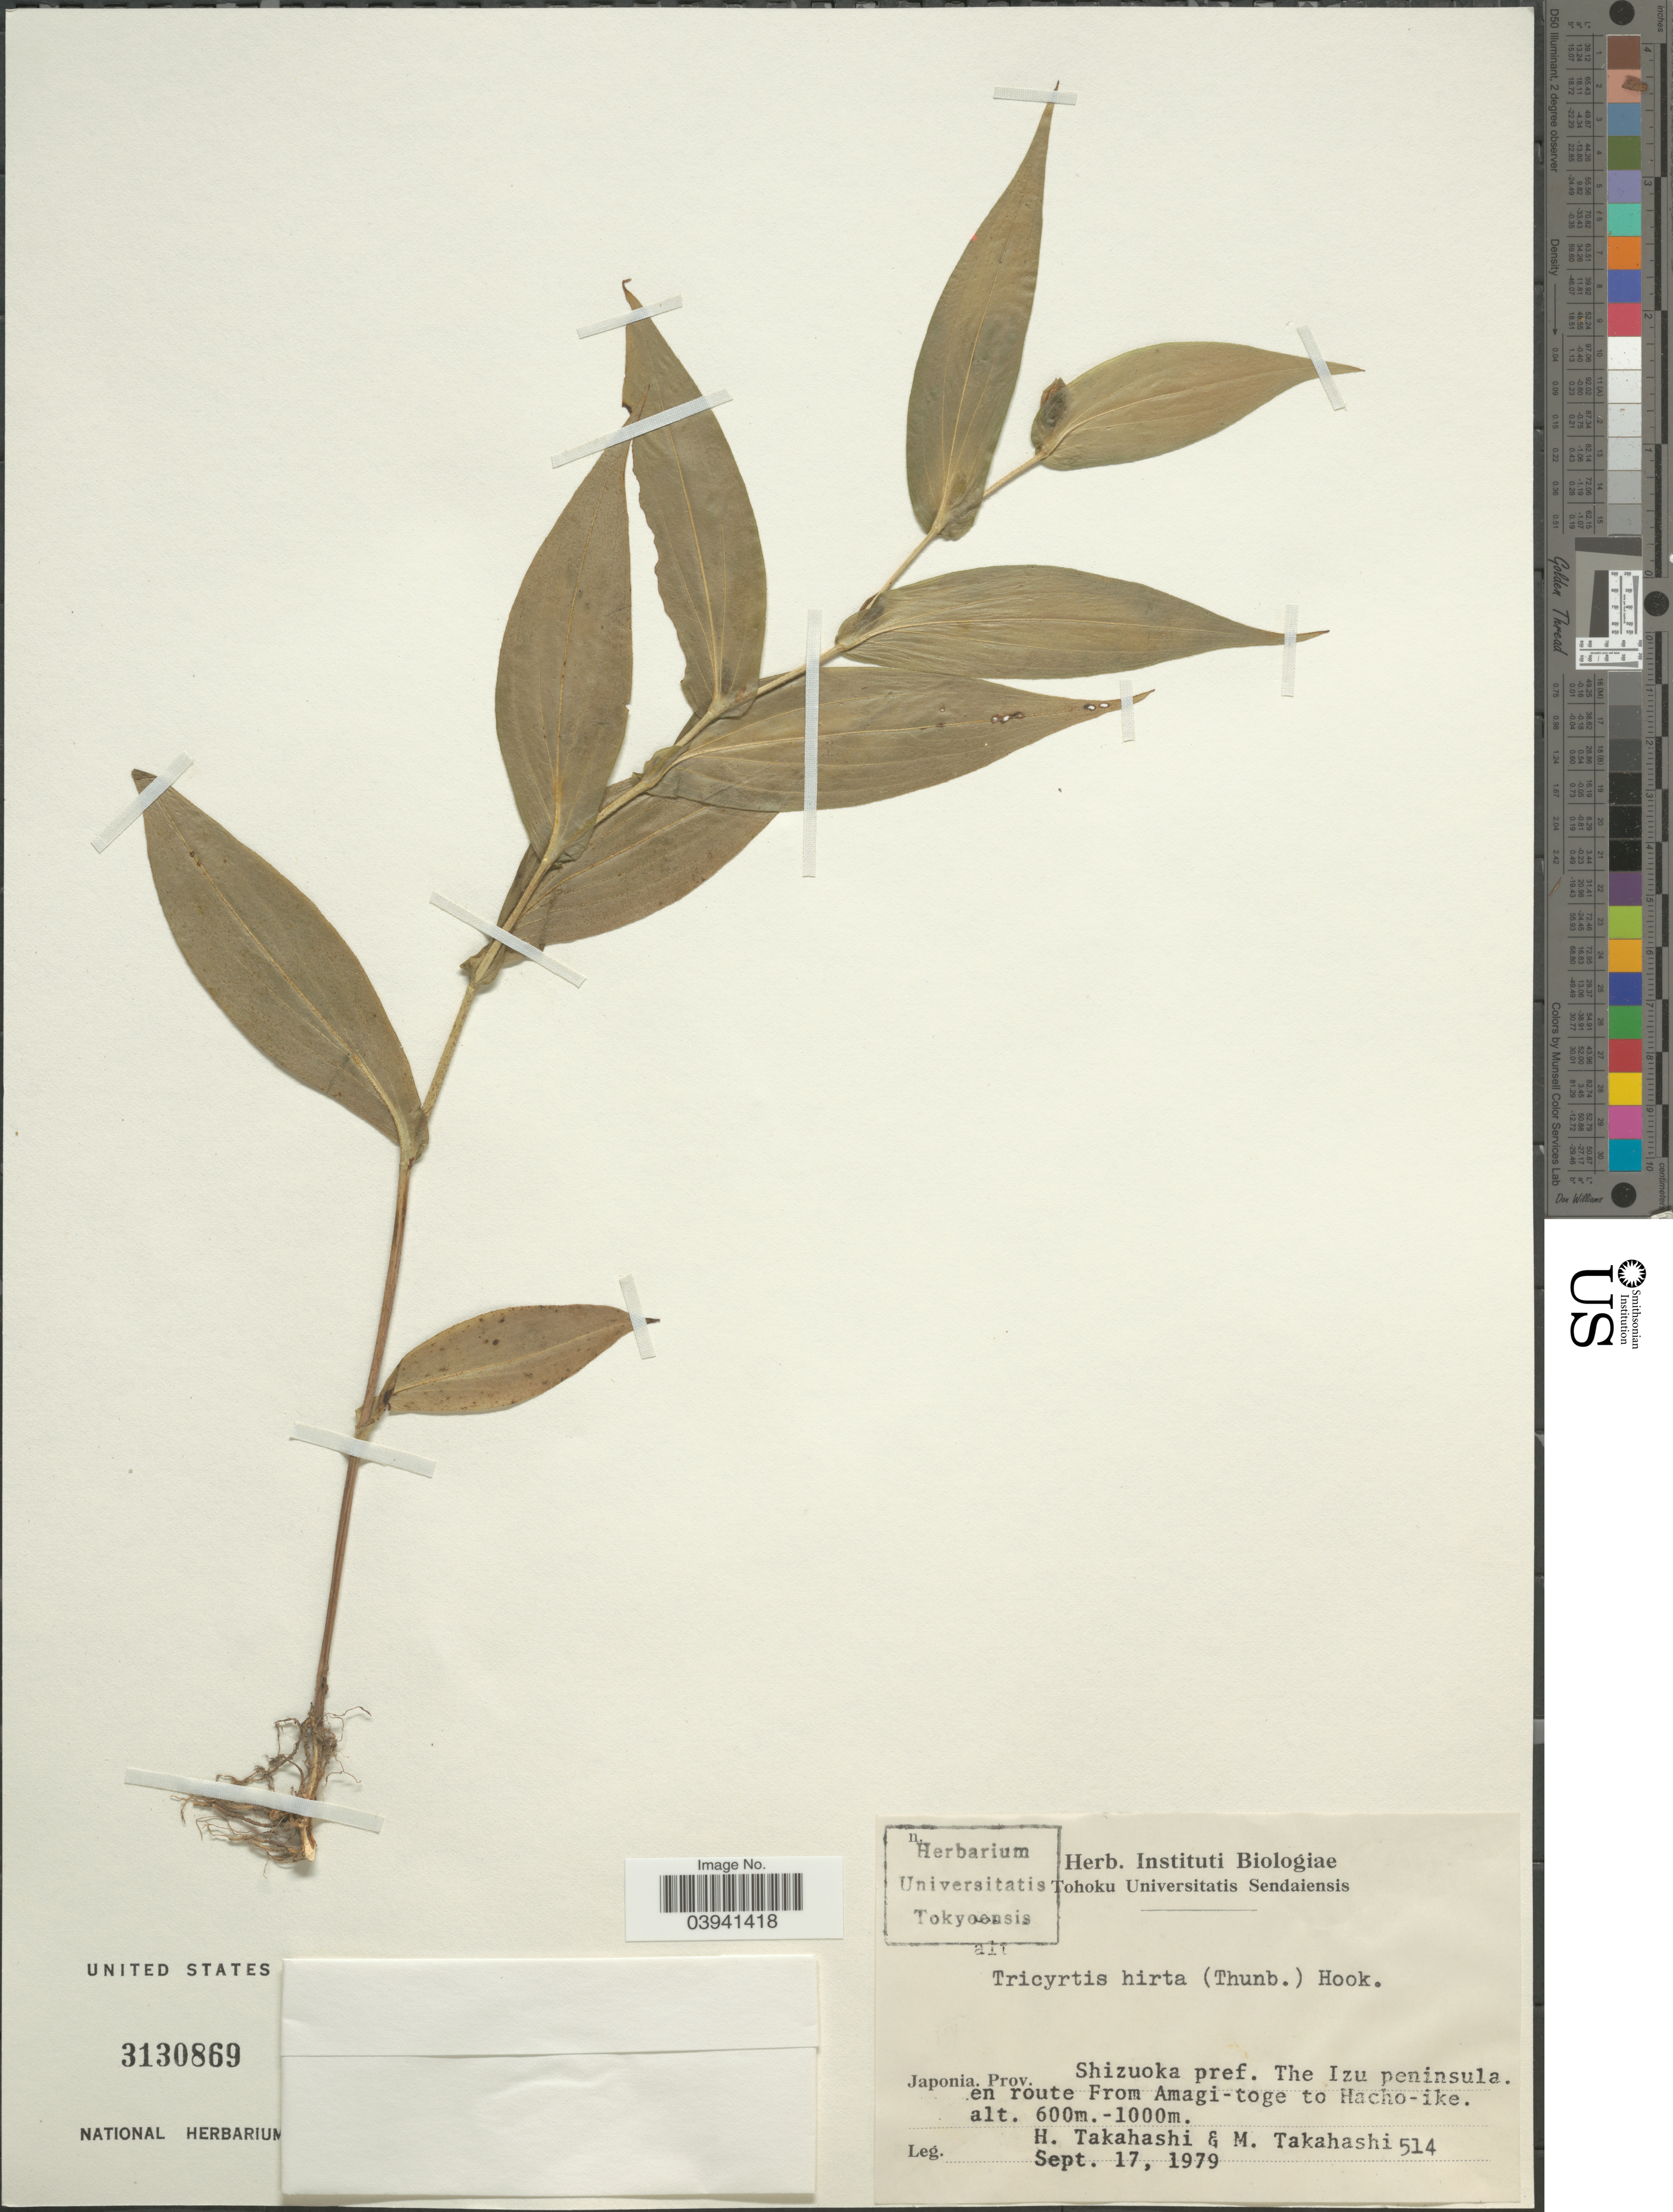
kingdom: Plantae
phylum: Tracheophyta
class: Liliopsida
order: Liliales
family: Liliaceae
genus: Tricyrtis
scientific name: Tricyrtis hirta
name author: (Thunb.) Hook.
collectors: H. Takahashi & M. Takahashi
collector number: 514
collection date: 1979-09-17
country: Japan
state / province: Sizuoka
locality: Shizuoka pref. The Izu peninsula. en route From Amagi-toge to Hacho-ike.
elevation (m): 600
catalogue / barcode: US 3130869